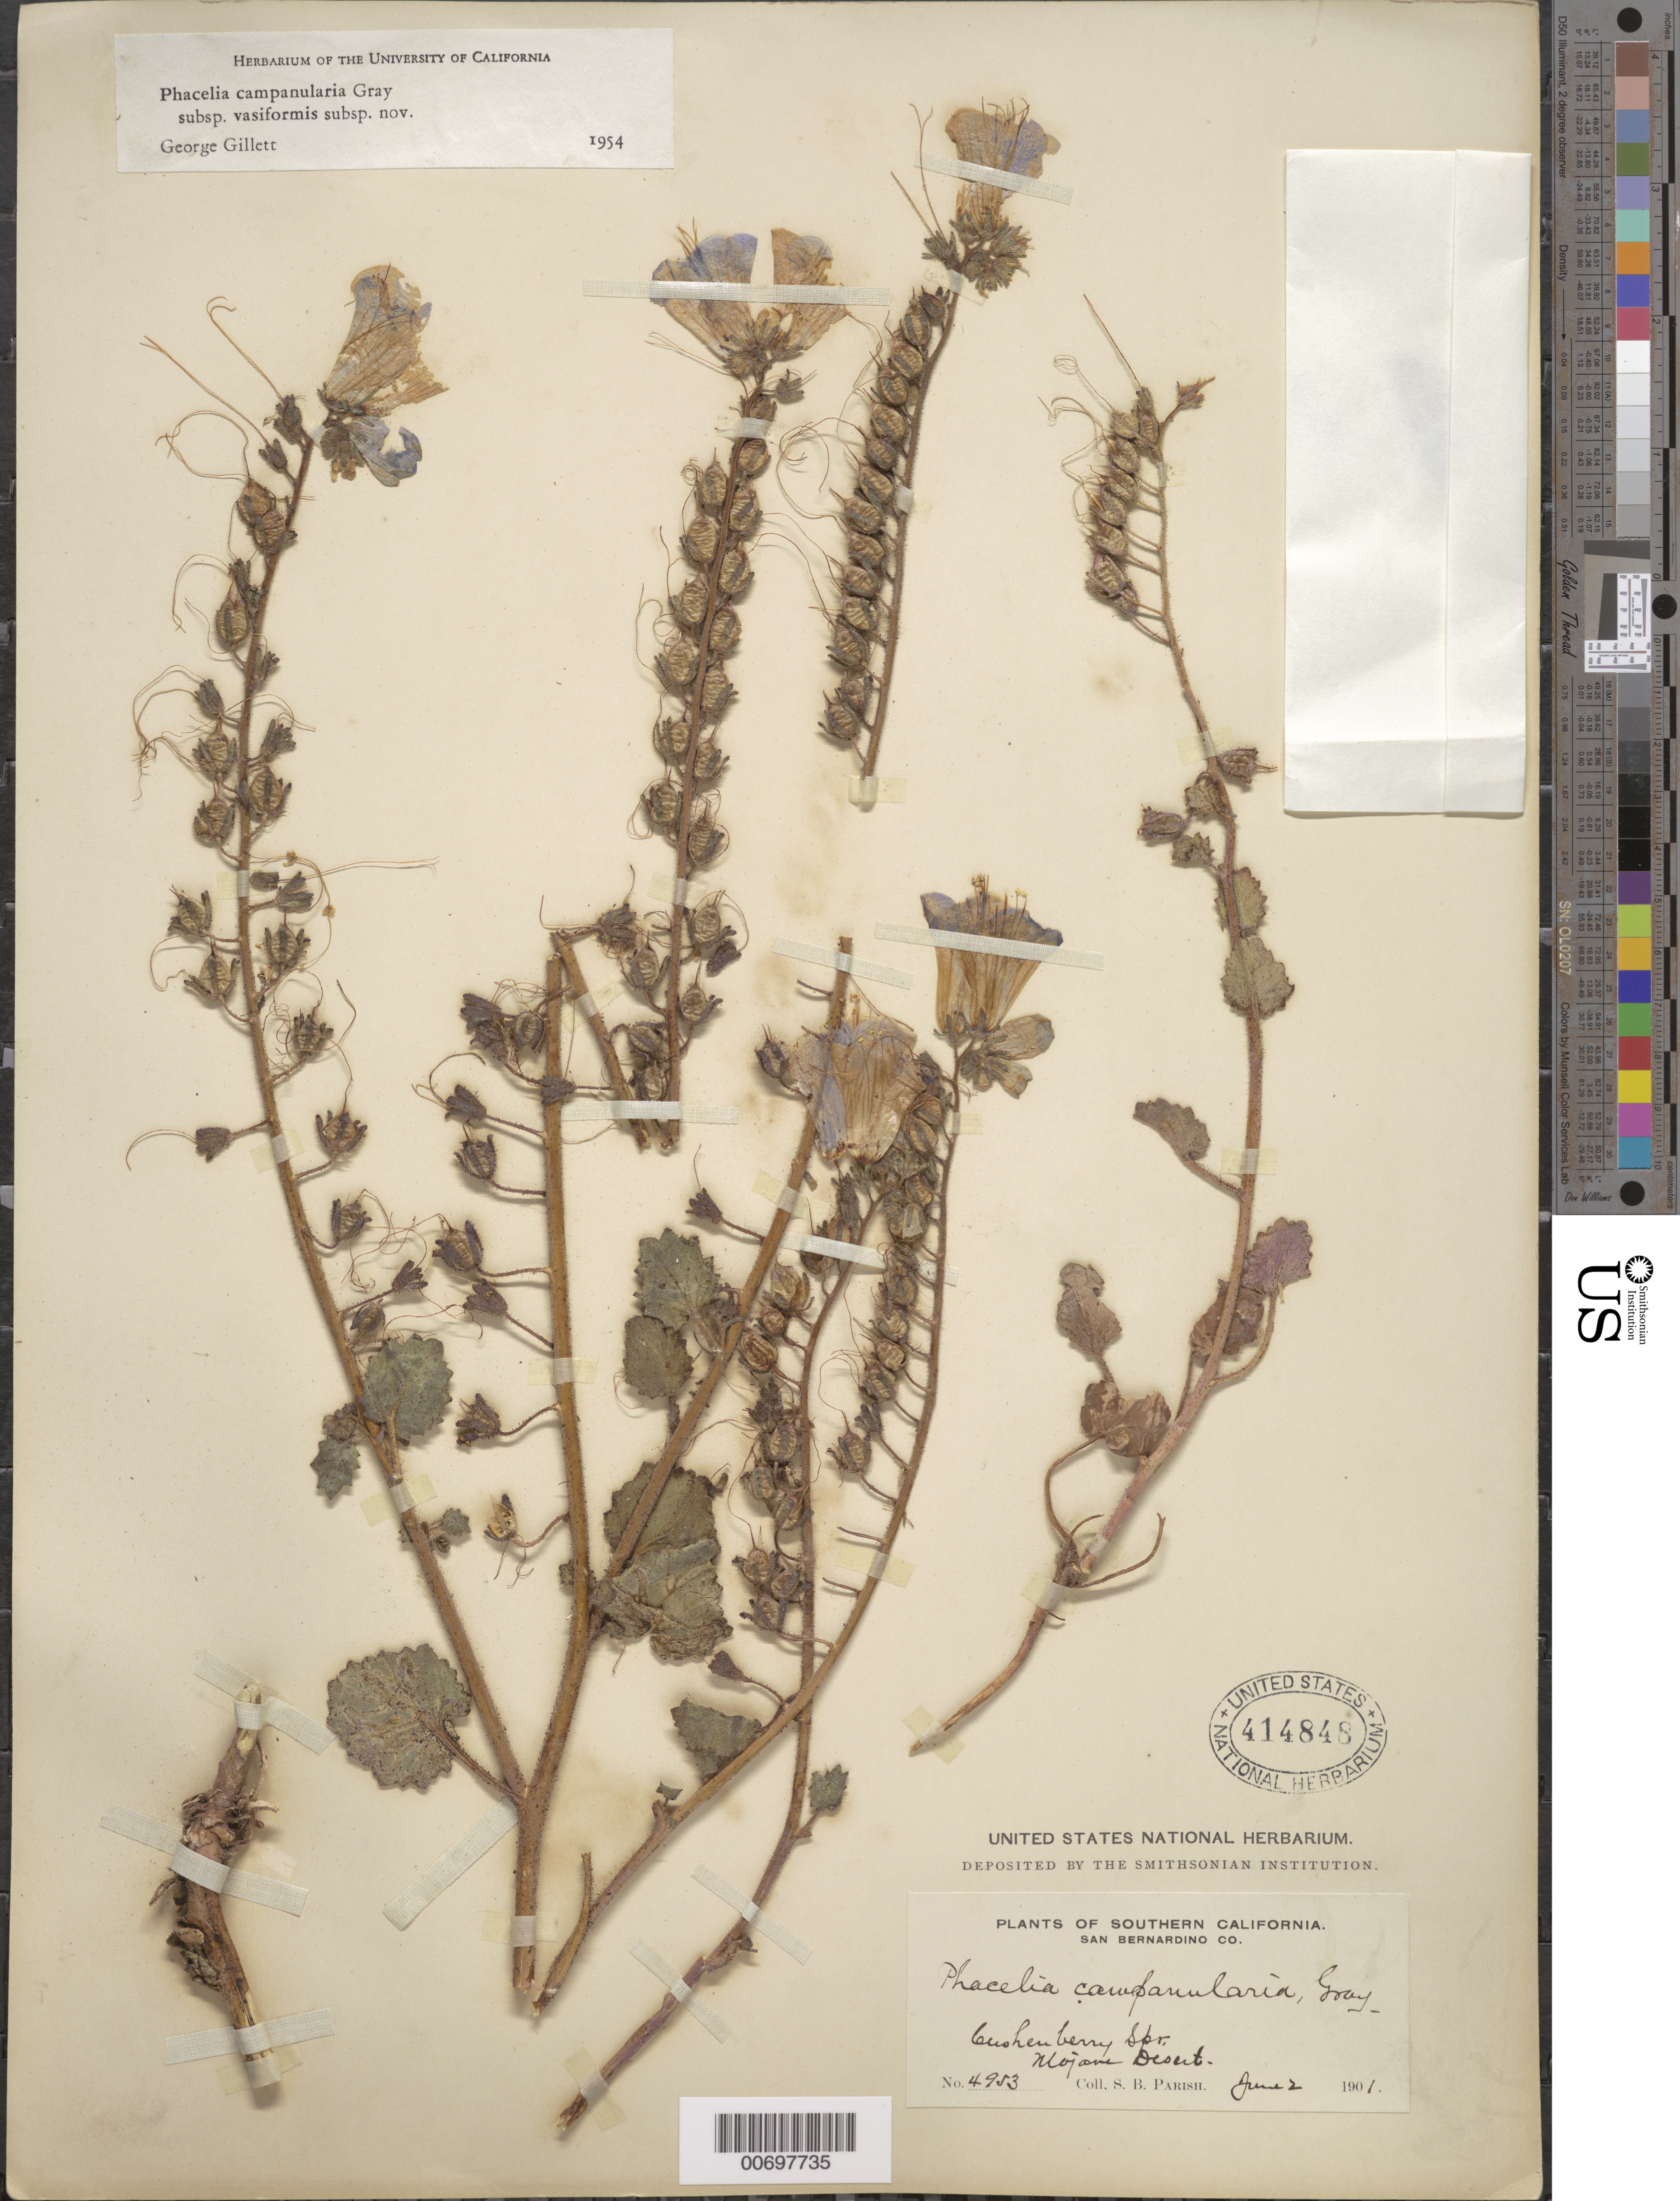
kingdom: Plantae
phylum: Tracheophyta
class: Magnoliopsida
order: Boraginales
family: Hydrophyllaceae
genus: Phacelia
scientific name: Phacelia campanularia subsp. vasiformis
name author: G.W. Gillett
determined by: Gillett, G. W.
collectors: S. B. Parish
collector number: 4953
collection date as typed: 02 Jun 1901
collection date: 1901-06-02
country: United States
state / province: California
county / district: San Bernardino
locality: Cushenberry Spr., Mojave Desert.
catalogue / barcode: US 414848